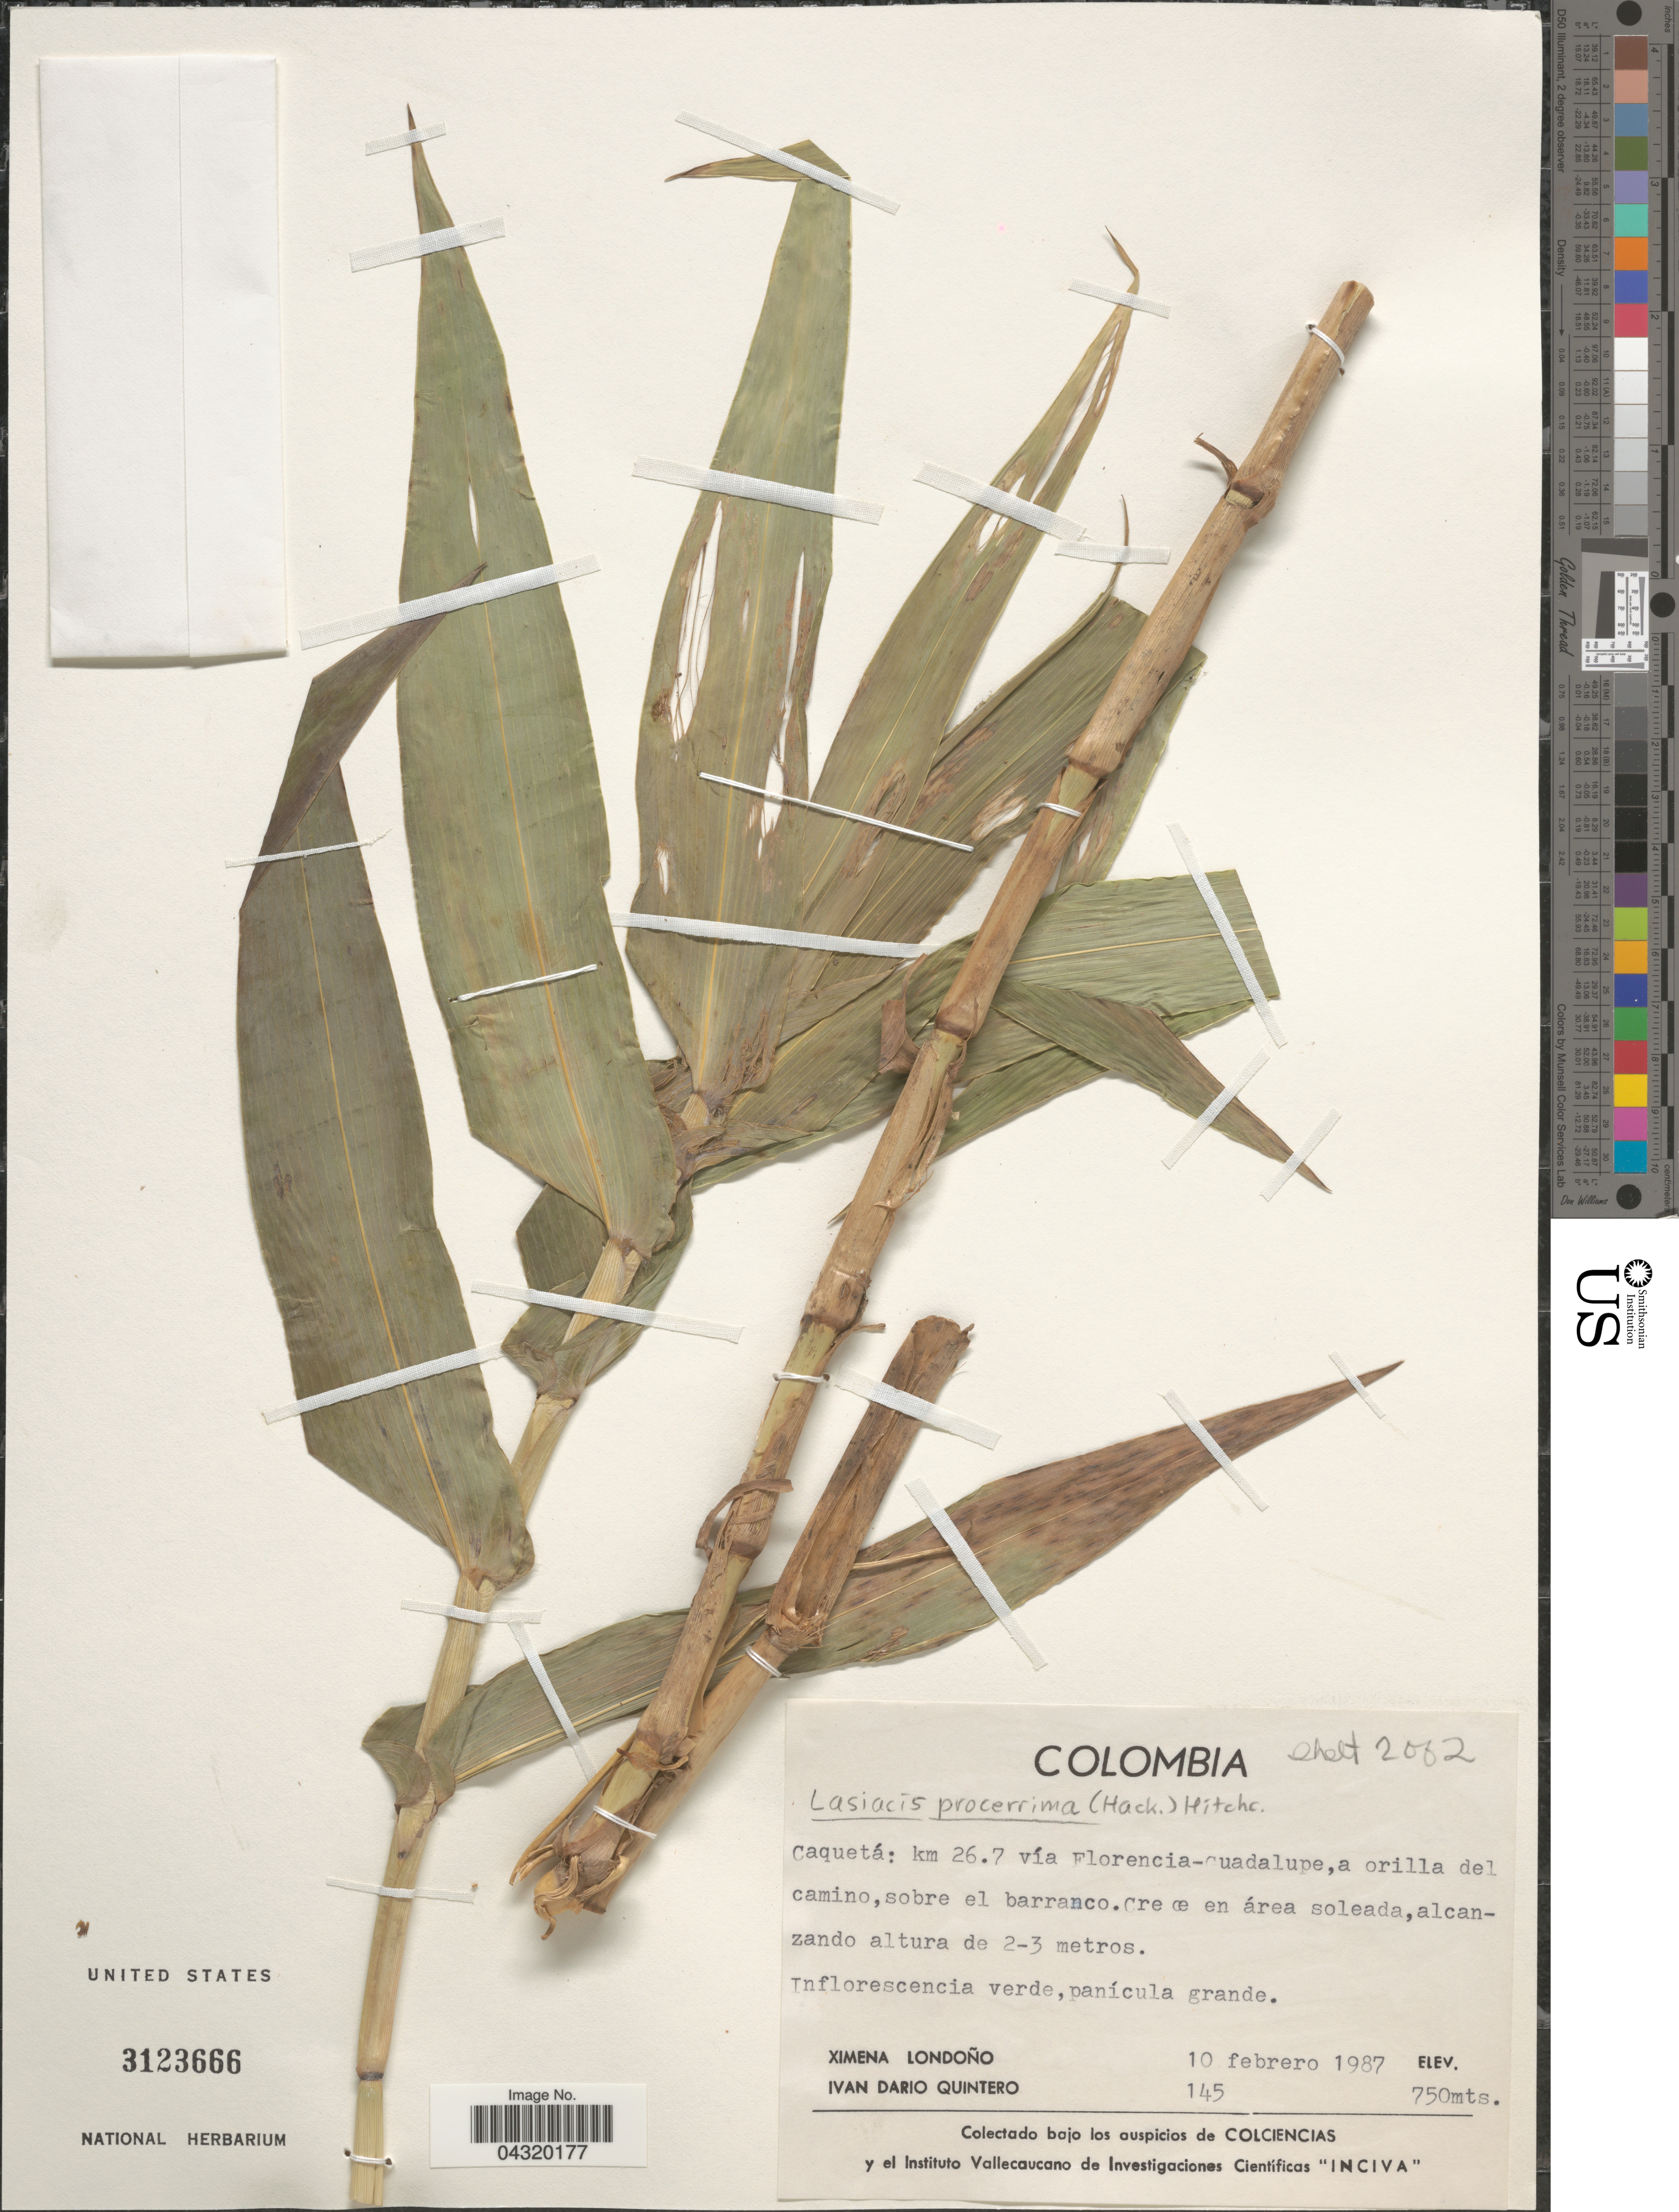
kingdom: Plantae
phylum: Tracheophyta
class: Liliopsida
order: Poales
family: Poaceae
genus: Lasiacis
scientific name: Lasiacis procerrima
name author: (Hack.) Hitchc.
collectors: X. Londoño & I. Quintero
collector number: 145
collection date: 1987-02-10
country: Colombia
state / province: Caquetá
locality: Km 26.7 vía Florencia-Guadalupe, a orilla del camino, sobre el barranco.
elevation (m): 750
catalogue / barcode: US 3123666